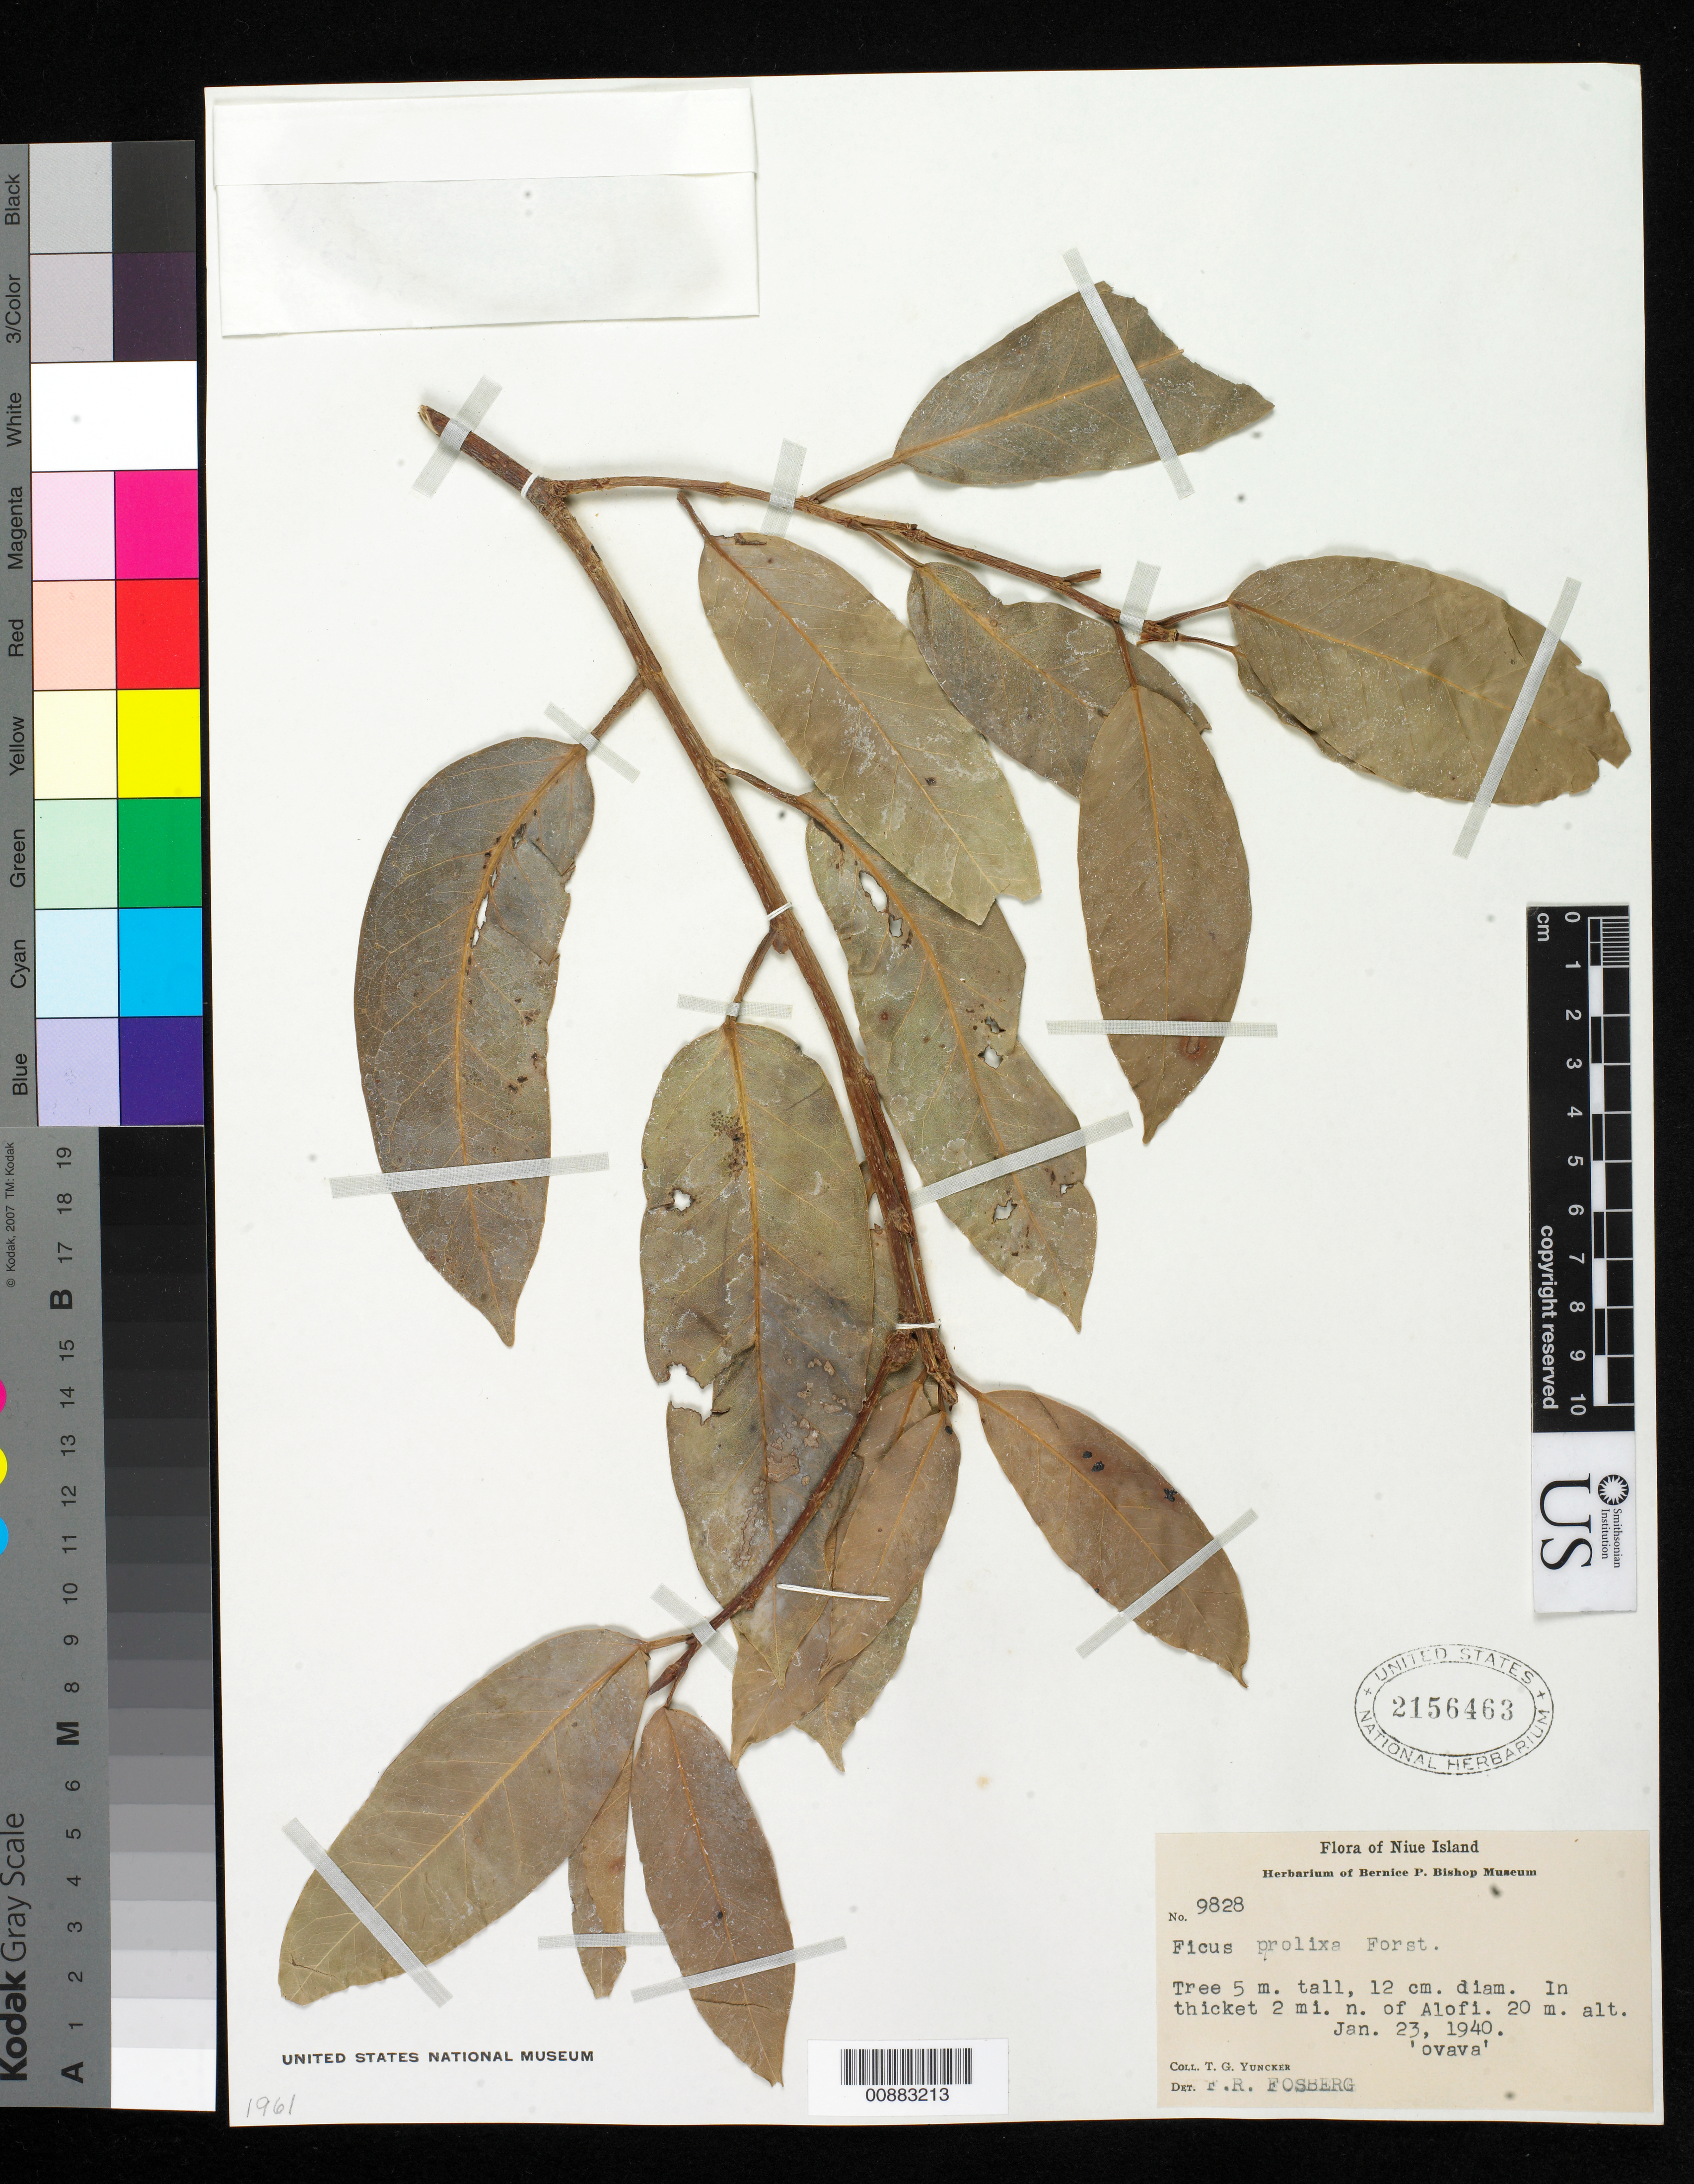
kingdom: Plantae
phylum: Tracheophyta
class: Magnoliopsida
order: Rosales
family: Moraceae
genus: Ficus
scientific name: Ficus prolixa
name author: G. Forst.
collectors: T. G. Yuncker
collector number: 9828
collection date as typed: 23 Jan 1940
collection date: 1940-01-23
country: Niue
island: Niue I.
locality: Alofi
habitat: In thicket 2 mi. north of Alofi.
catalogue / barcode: US 2156463